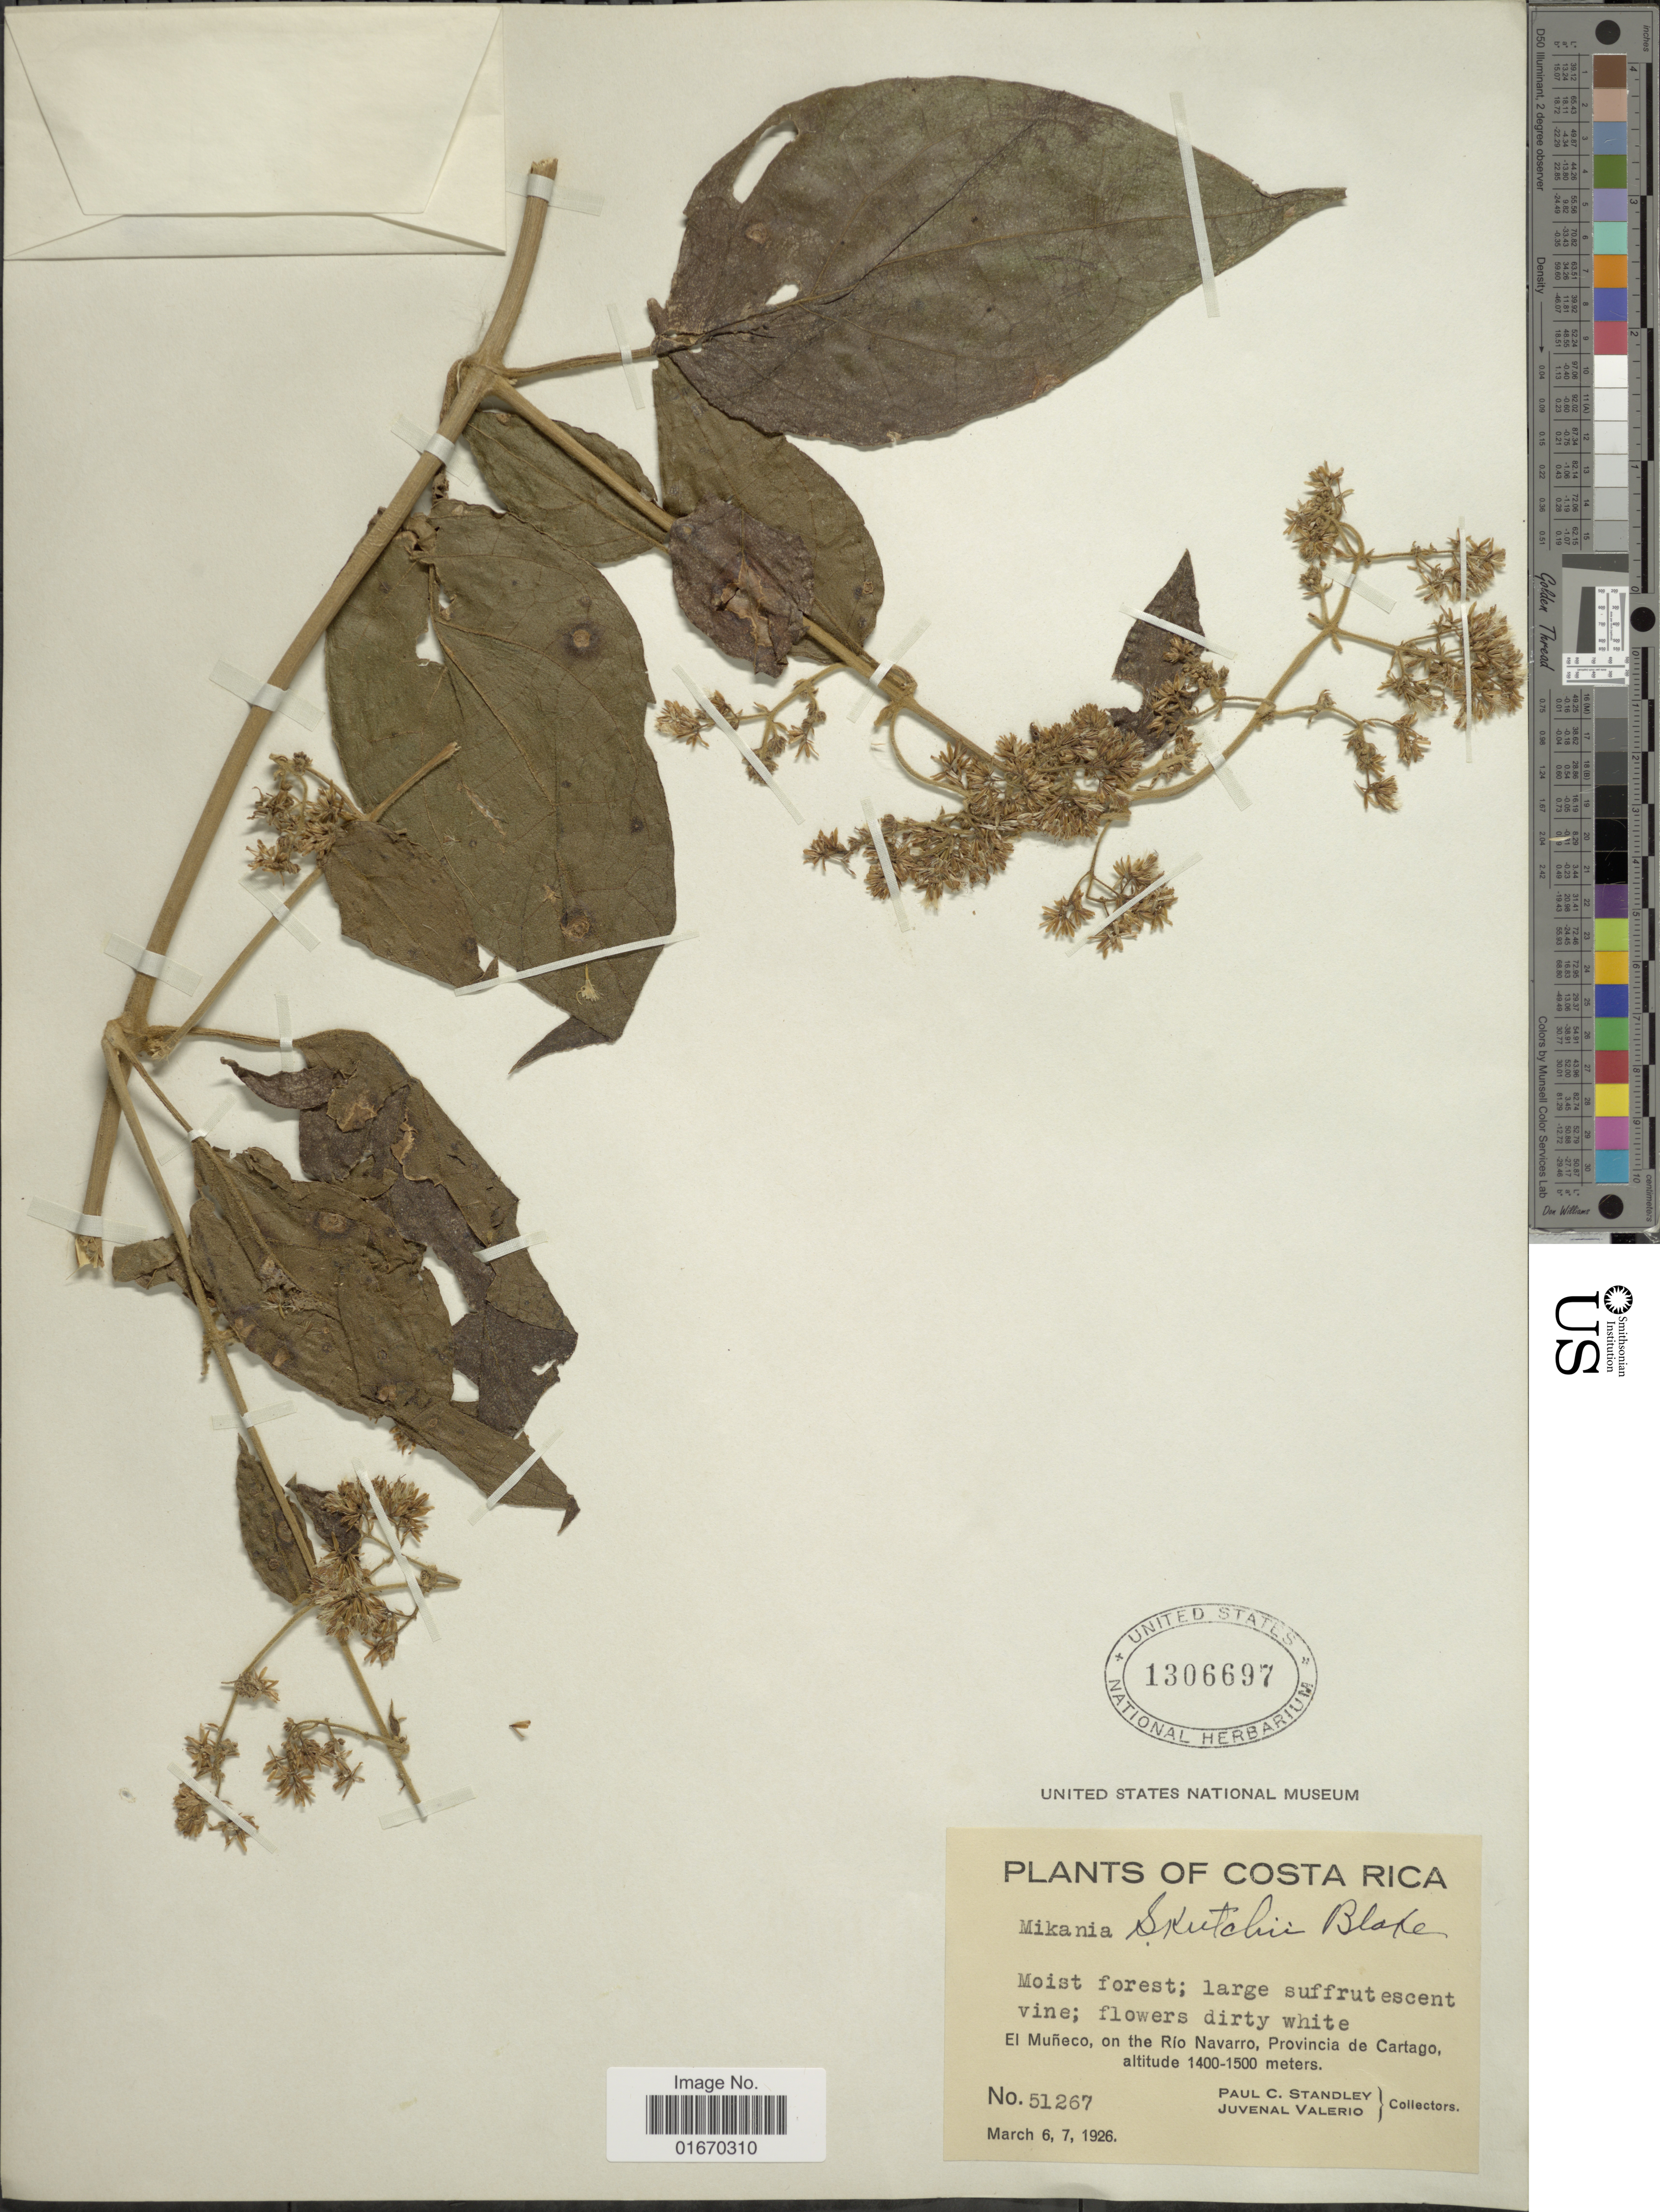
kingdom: Plantae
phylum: Tracheophyta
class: Magnoliopsida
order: Asterales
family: Asteraceae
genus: Mikania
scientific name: Mikania banisteriae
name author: DC.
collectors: P. C. Standley & J. Valerio R.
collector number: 51267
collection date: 1926-03-06/1926-03-07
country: Costa Rica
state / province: Cartago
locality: El Muneco, on the Rio Navarro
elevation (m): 1400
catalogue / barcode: US 1306697